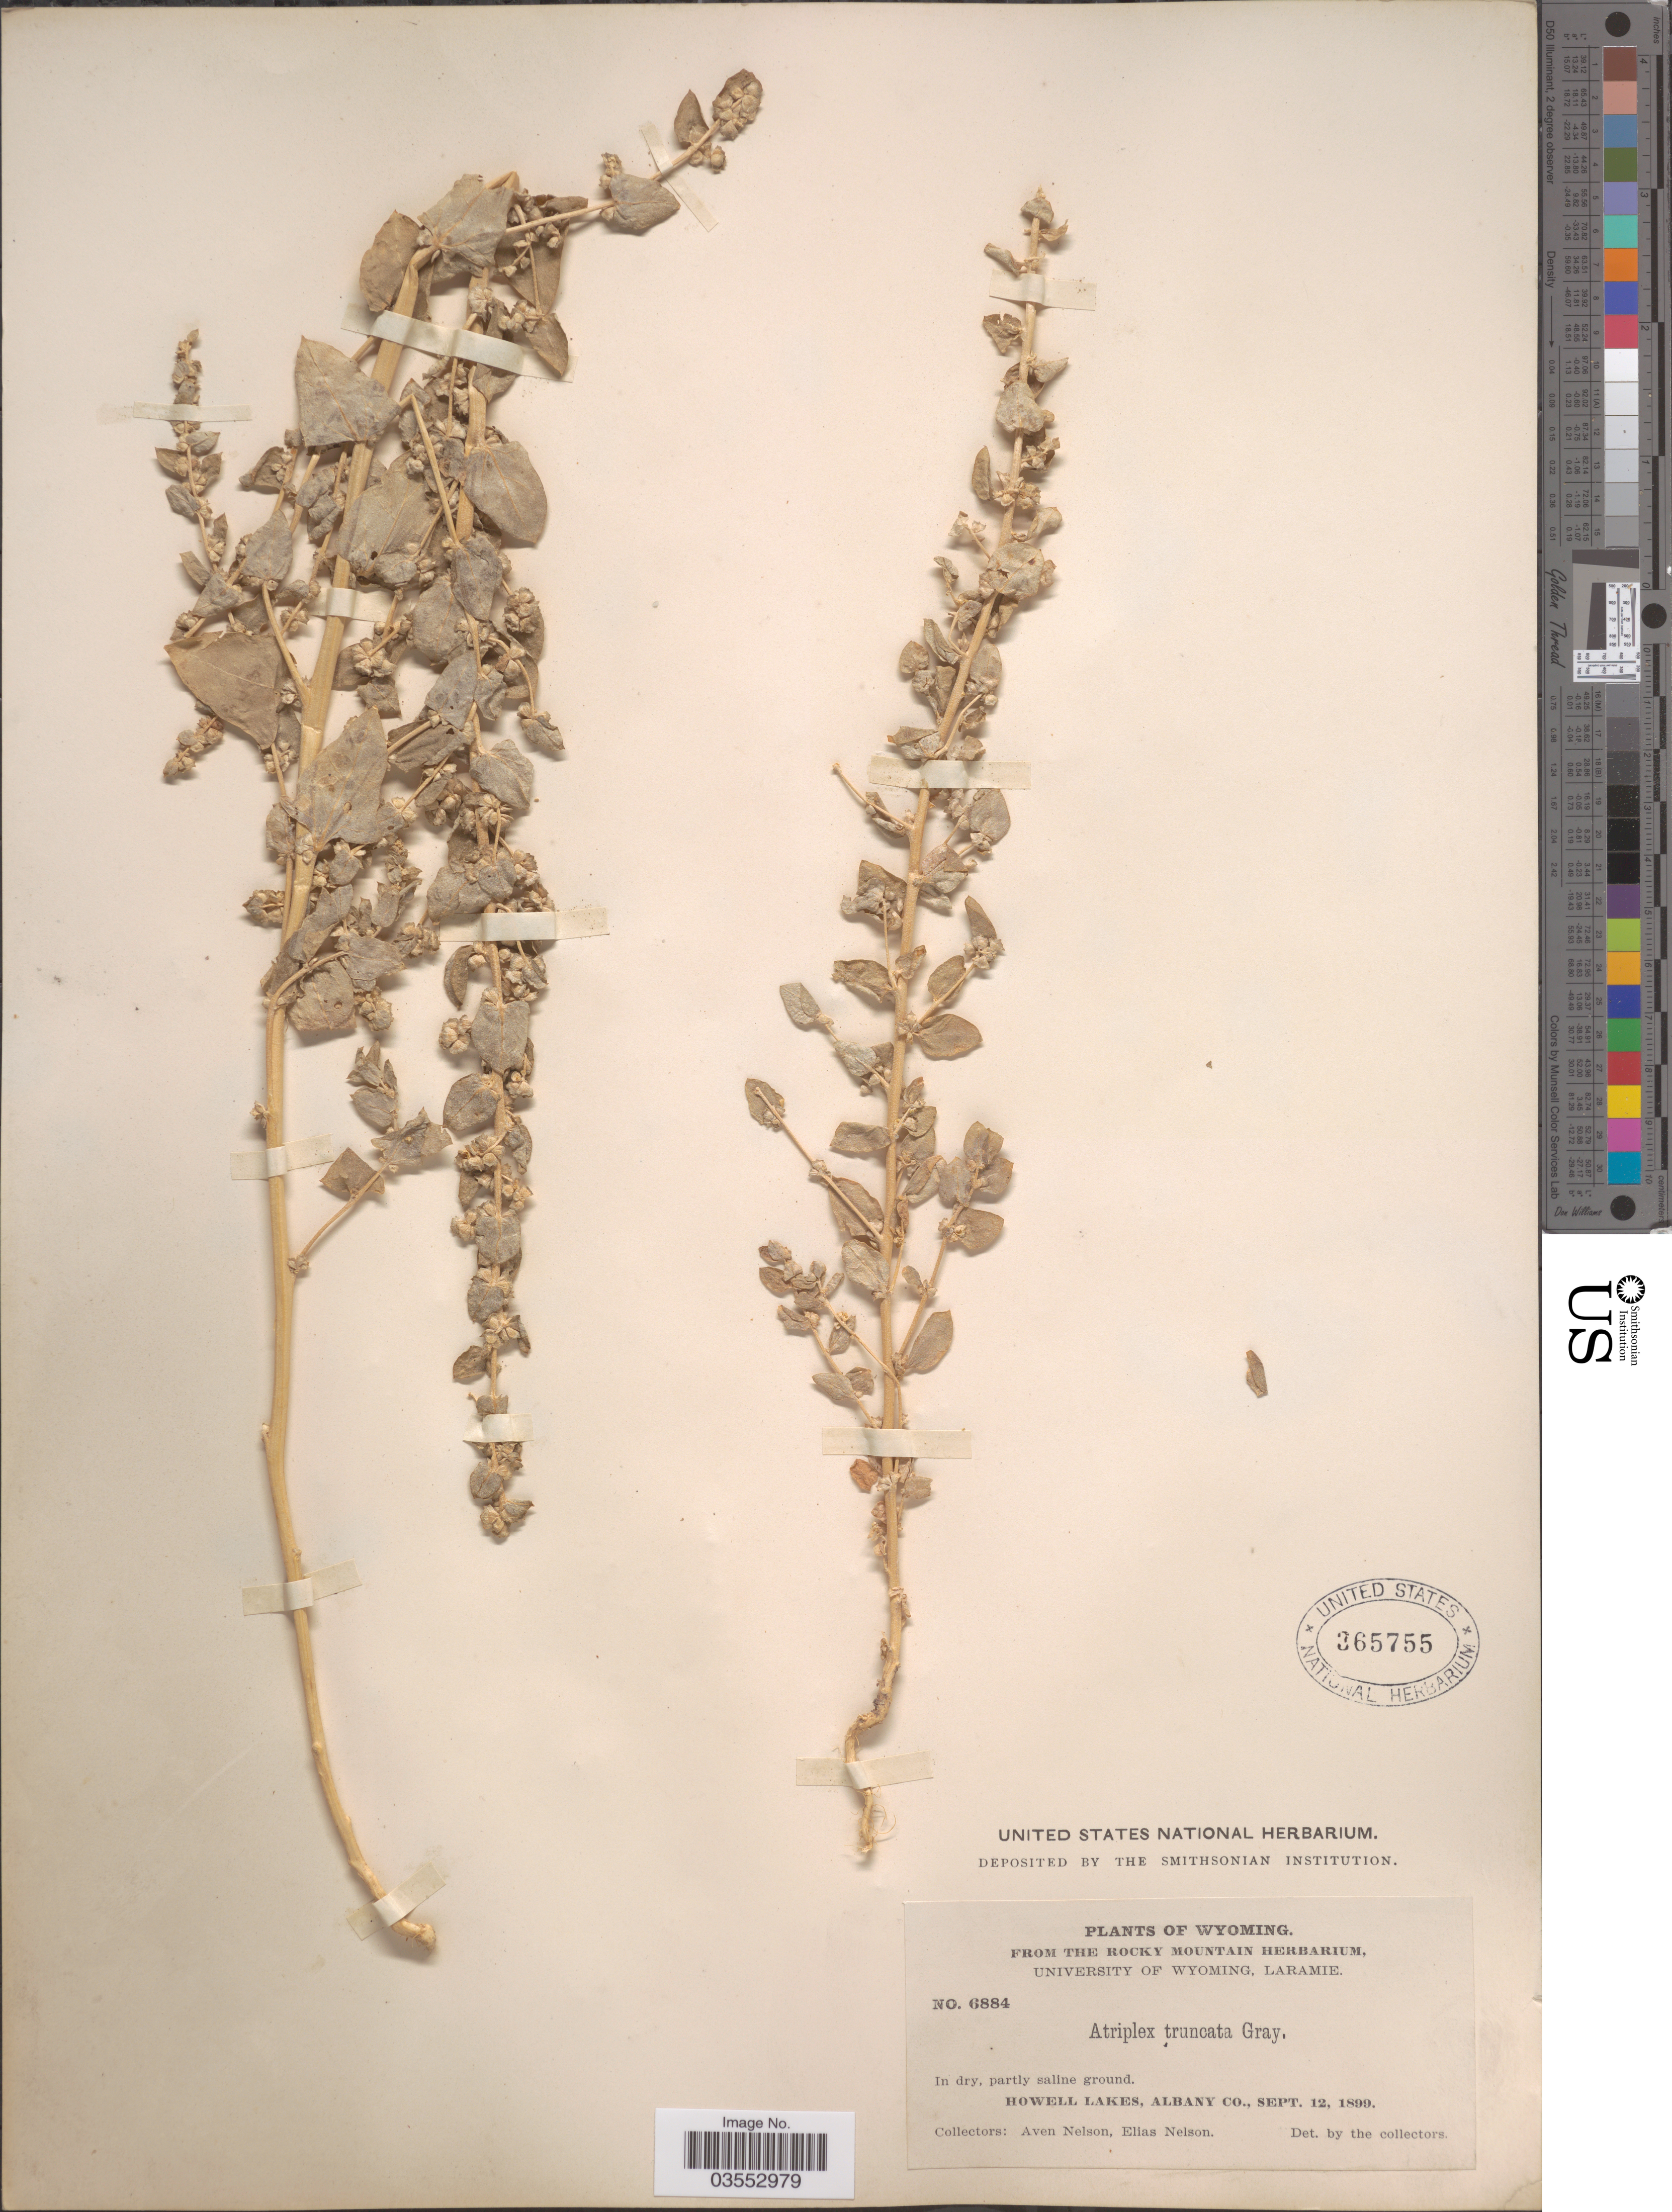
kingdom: Plantae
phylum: Tracheophyta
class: Magnoliopsida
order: Caryophyllales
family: Amaranthaceae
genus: Atriplex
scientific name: Atriplex truncata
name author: (Torr. ex S. Watson) A. Gray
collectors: A. Nelson & E. Nelson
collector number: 6884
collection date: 1899-09-12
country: United States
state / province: Wyoming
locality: Howell Lakes, Albany Co.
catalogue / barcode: US 365755